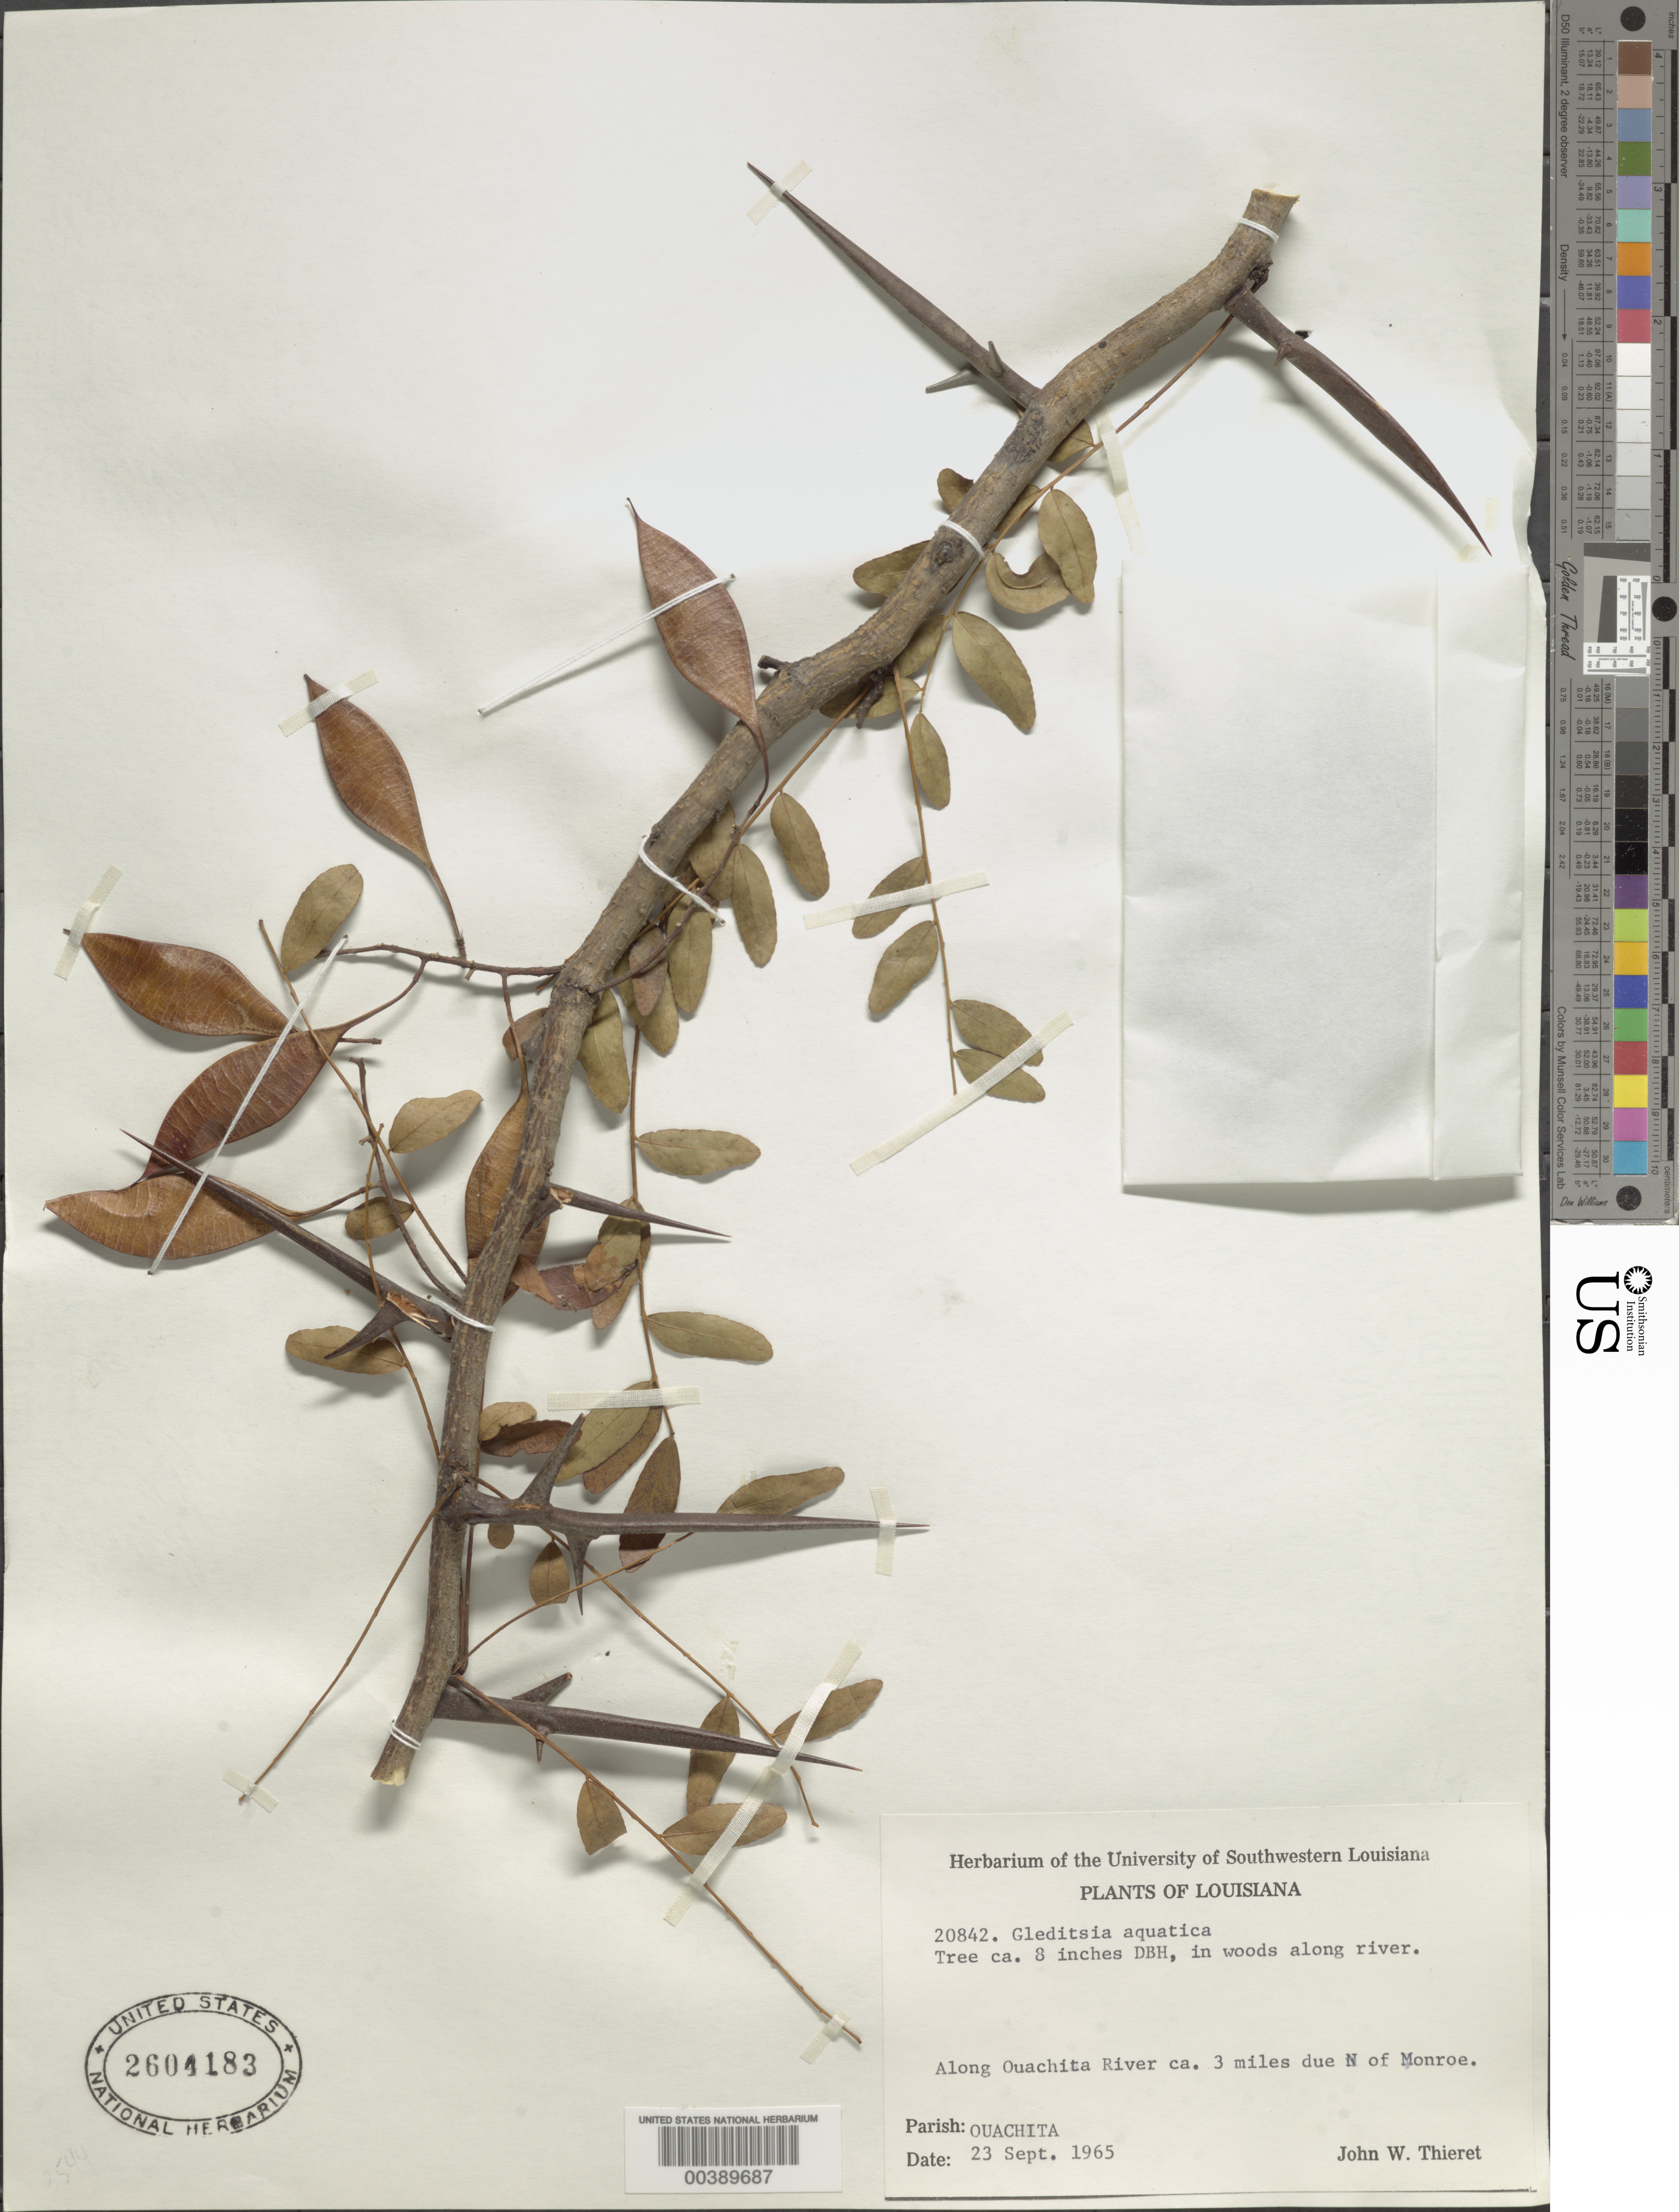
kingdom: Plantae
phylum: Tracheophyta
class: Magnoliopsida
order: Fabales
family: Fabaceae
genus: Gleditsia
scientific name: Gleditsia aquatica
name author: Marshall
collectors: J. W. Thieret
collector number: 20842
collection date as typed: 23 Sep 1965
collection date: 1965-09-23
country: United States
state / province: Louisiana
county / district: Ouachita Parish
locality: Along ouachita river ca 3 mi due n of monroe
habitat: In woods along river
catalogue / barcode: US 2604183